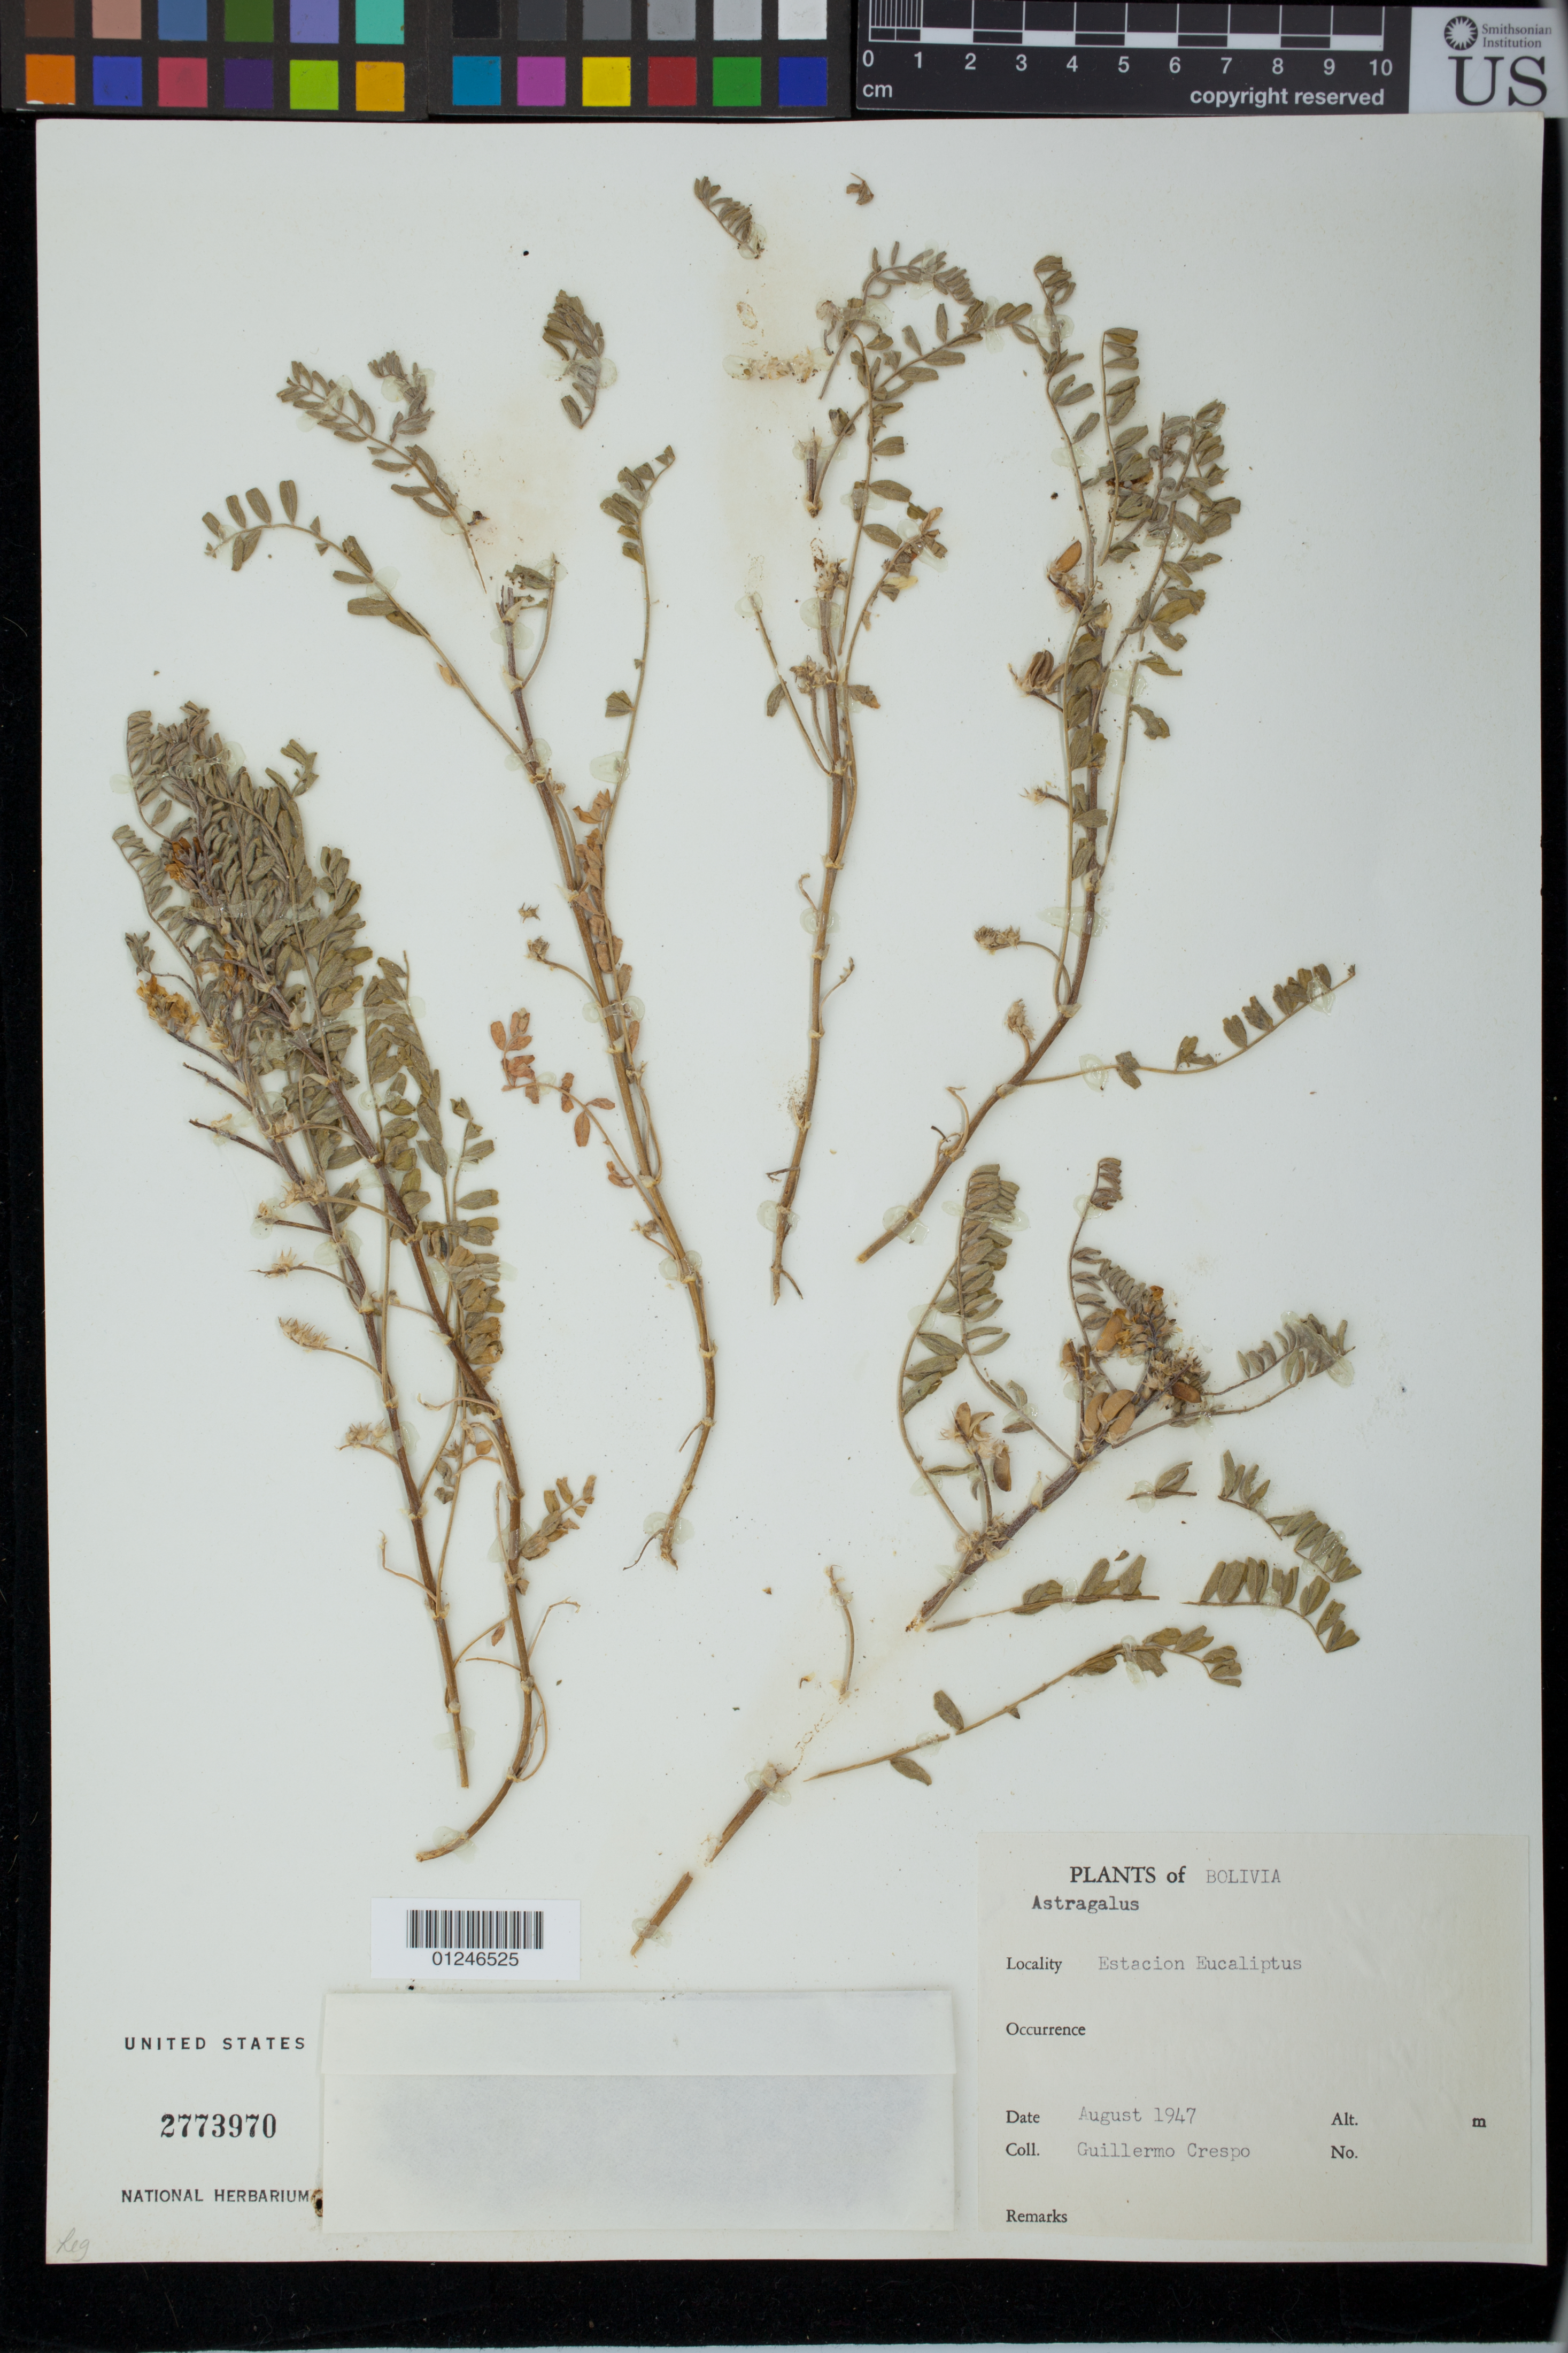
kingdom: Plantae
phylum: Tracheophyta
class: Magnoliopsida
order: Fabales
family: Fabaceae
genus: Astragalus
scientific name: Astragalus sp.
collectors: G. Crespo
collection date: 1947-08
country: Bolivia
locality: Estacion Eucaliptus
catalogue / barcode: US 2773970